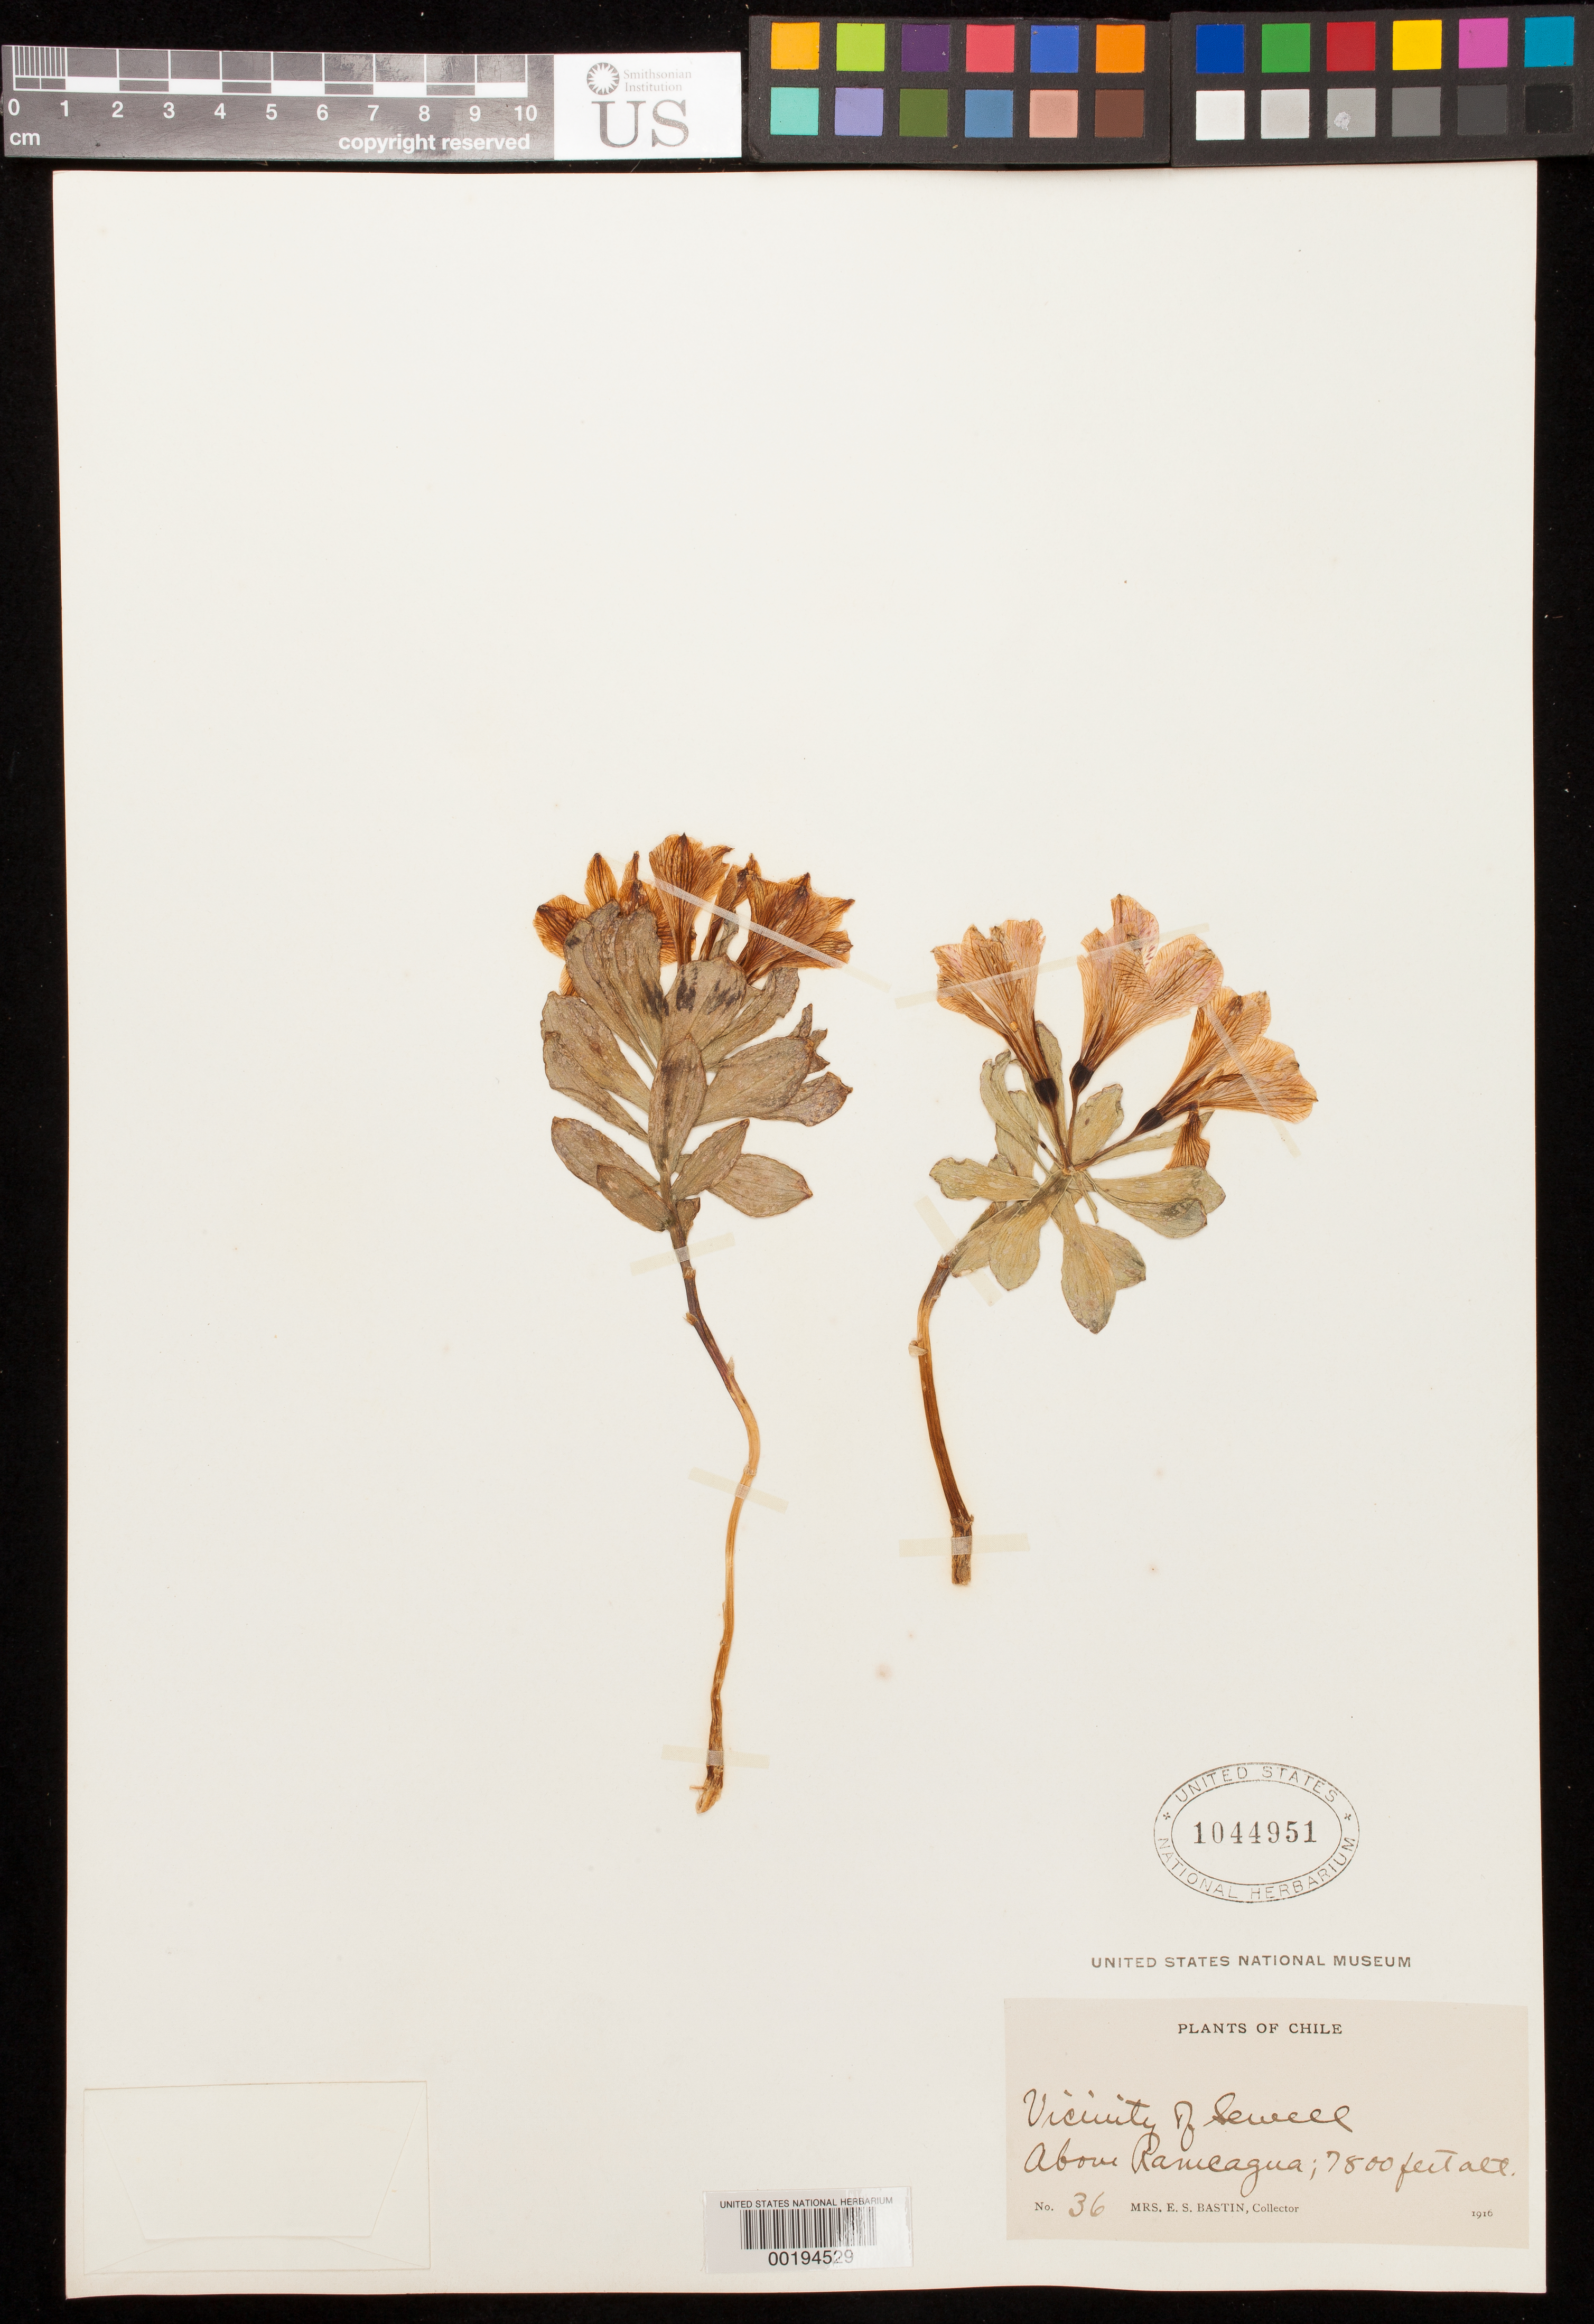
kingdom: Plantae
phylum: Tracheophyta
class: Liliopsida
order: Liliales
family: Alstroemeriaceae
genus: Alstroemeria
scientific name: Alstroemeria sp.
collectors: E. Bastin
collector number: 36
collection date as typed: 1916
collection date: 1916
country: Chile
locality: Vicinity of sewell; above ranicagua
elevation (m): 2377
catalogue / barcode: US 1044951